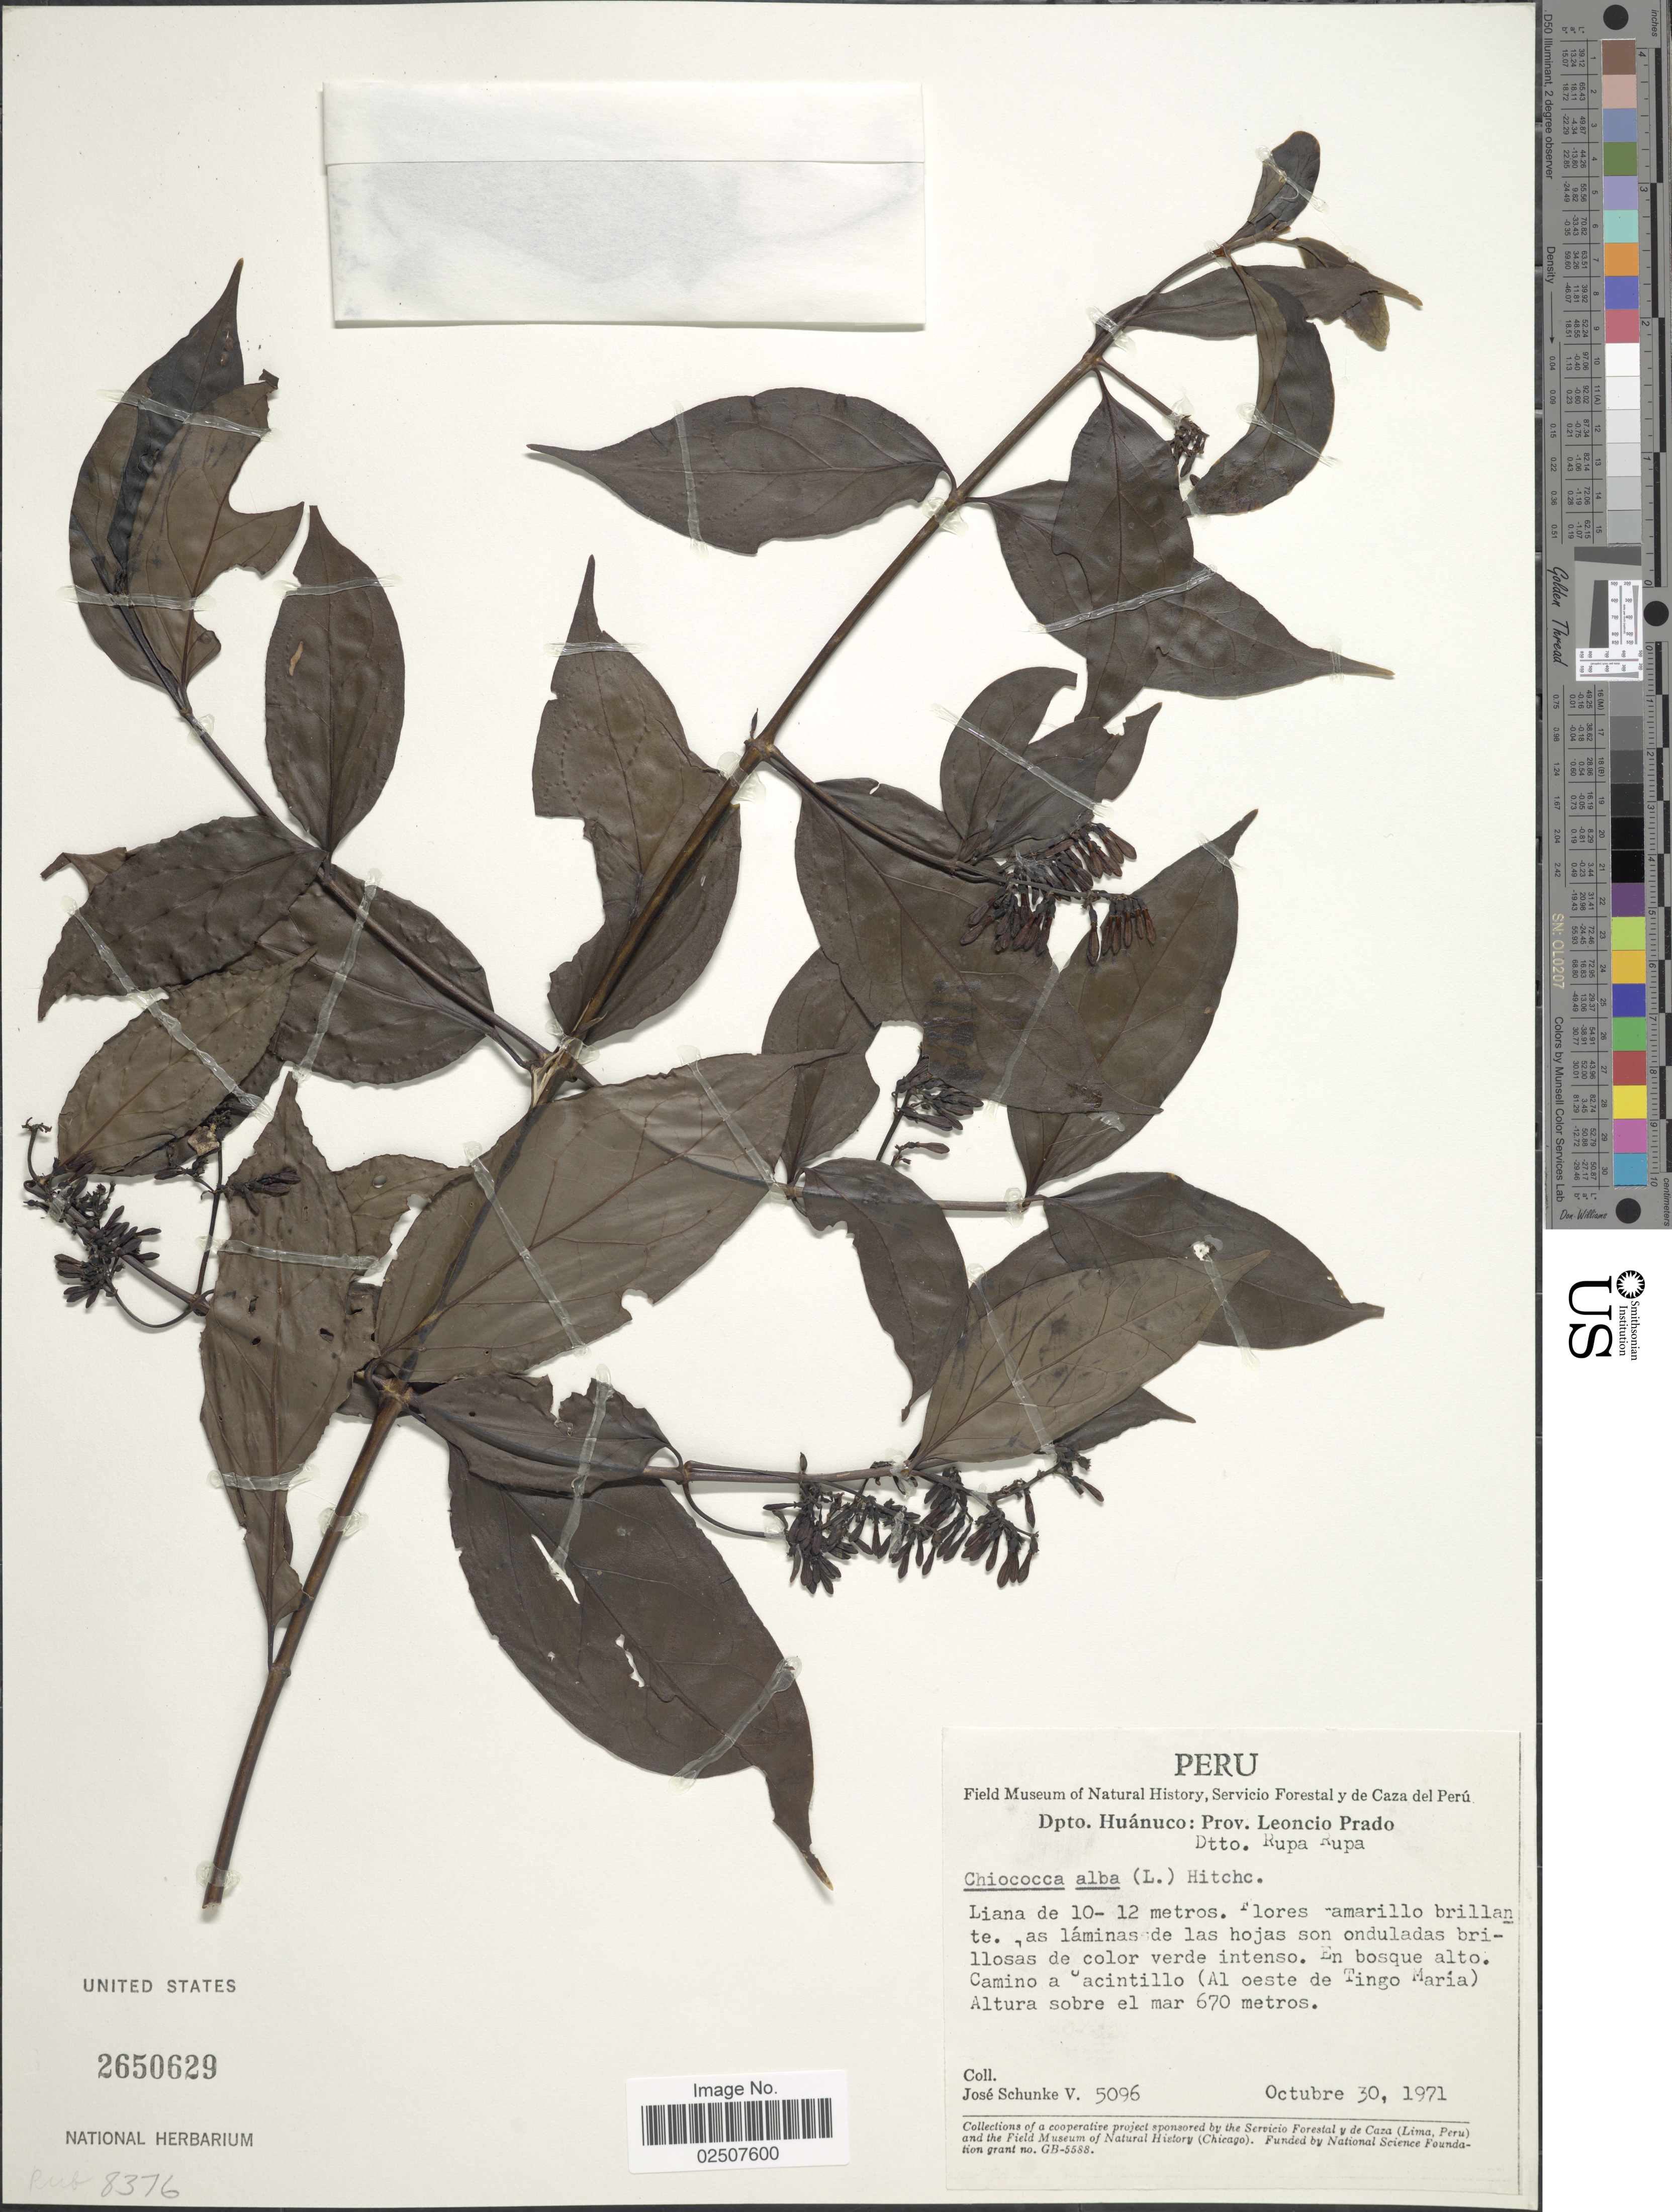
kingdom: Plantae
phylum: Tracheophyta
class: Magnoliopsida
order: Gentianales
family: Rubiaceae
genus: Chiococca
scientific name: Chiococca alba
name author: (L.) Hitchc.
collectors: J. Schunke Vigo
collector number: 5096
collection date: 1971-10-30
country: Peru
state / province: Huánuco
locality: Dpto. Huánuco: Prov. Leoncio Prado, Dtto Rupa Rupa. En bosque alto. Camino a Jacintillo (Al oeste de Tingo Maria)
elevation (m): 670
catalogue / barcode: US 2650629